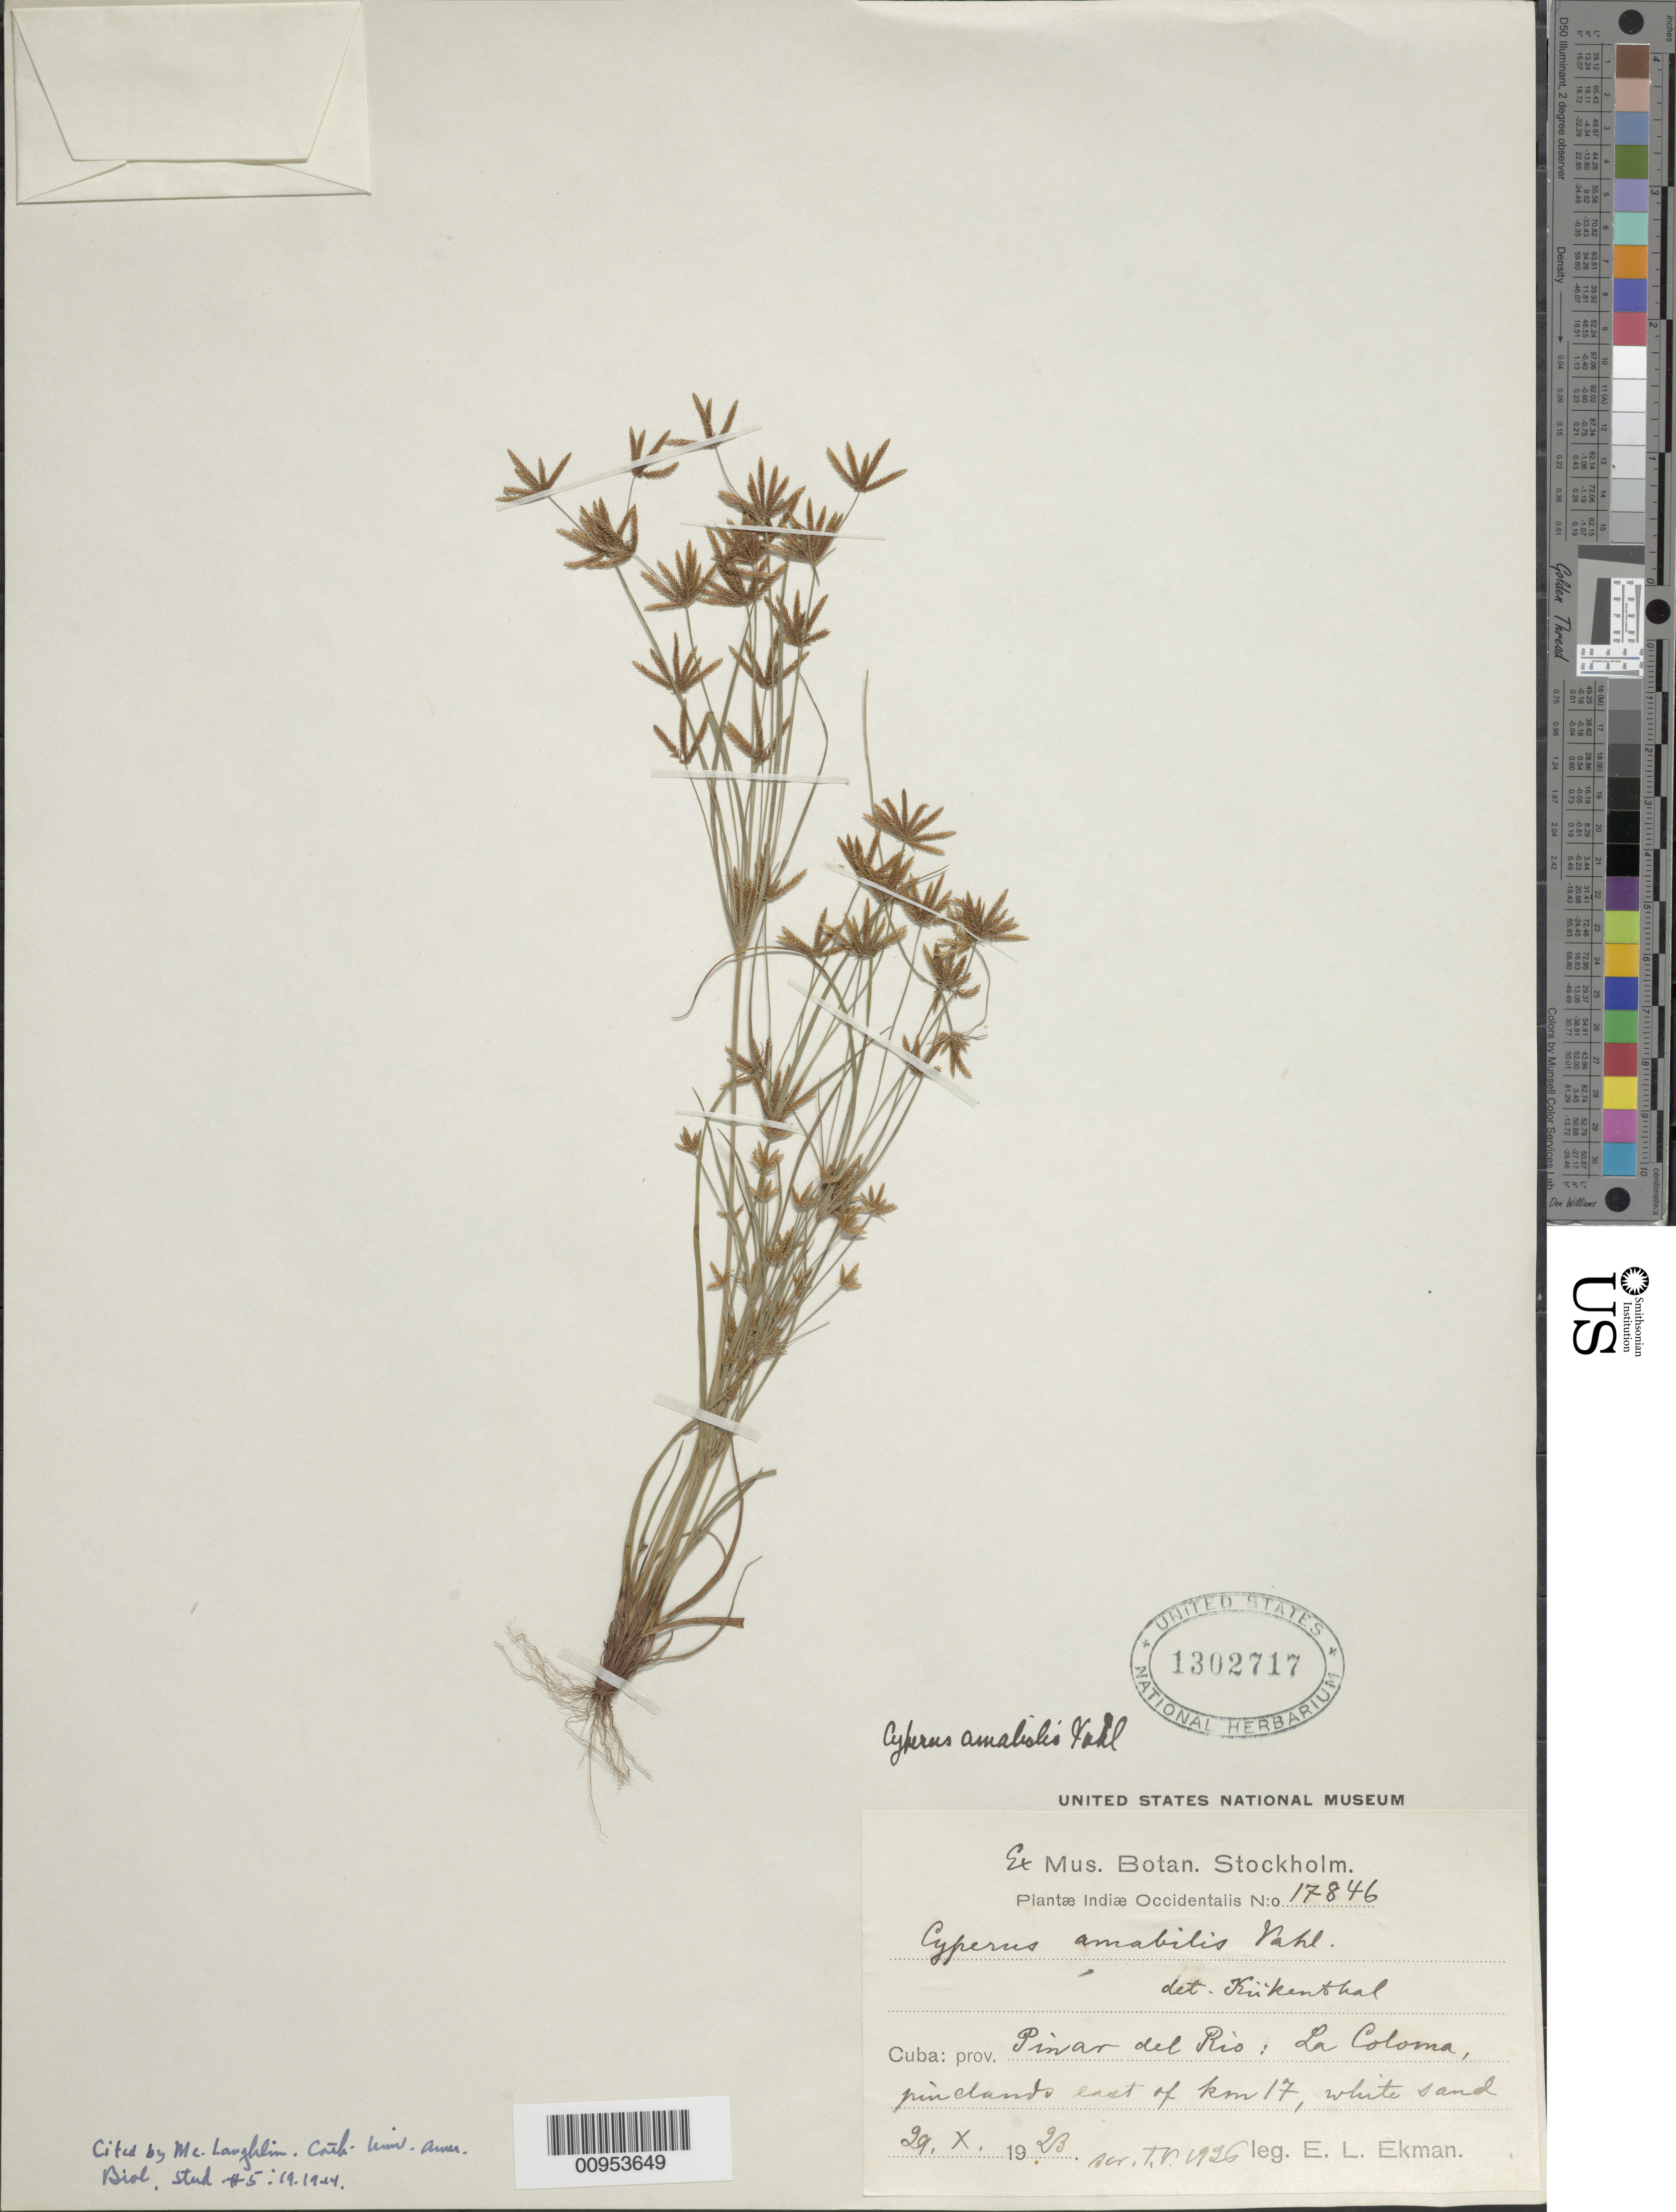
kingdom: Plantae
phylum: Tracheophyta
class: Liliopsida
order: Poales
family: Cyperaceae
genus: Cyperus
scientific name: Cyperus amabilis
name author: Vahl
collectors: E. L. Ekman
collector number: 17846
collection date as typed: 29 Oct 1923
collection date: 1923-10-29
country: Cuba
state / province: Pinar del Rio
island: Cuba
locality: La Coloma, pinelands E of Km 17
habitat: White sand in pinelands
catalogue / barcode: US 1302717